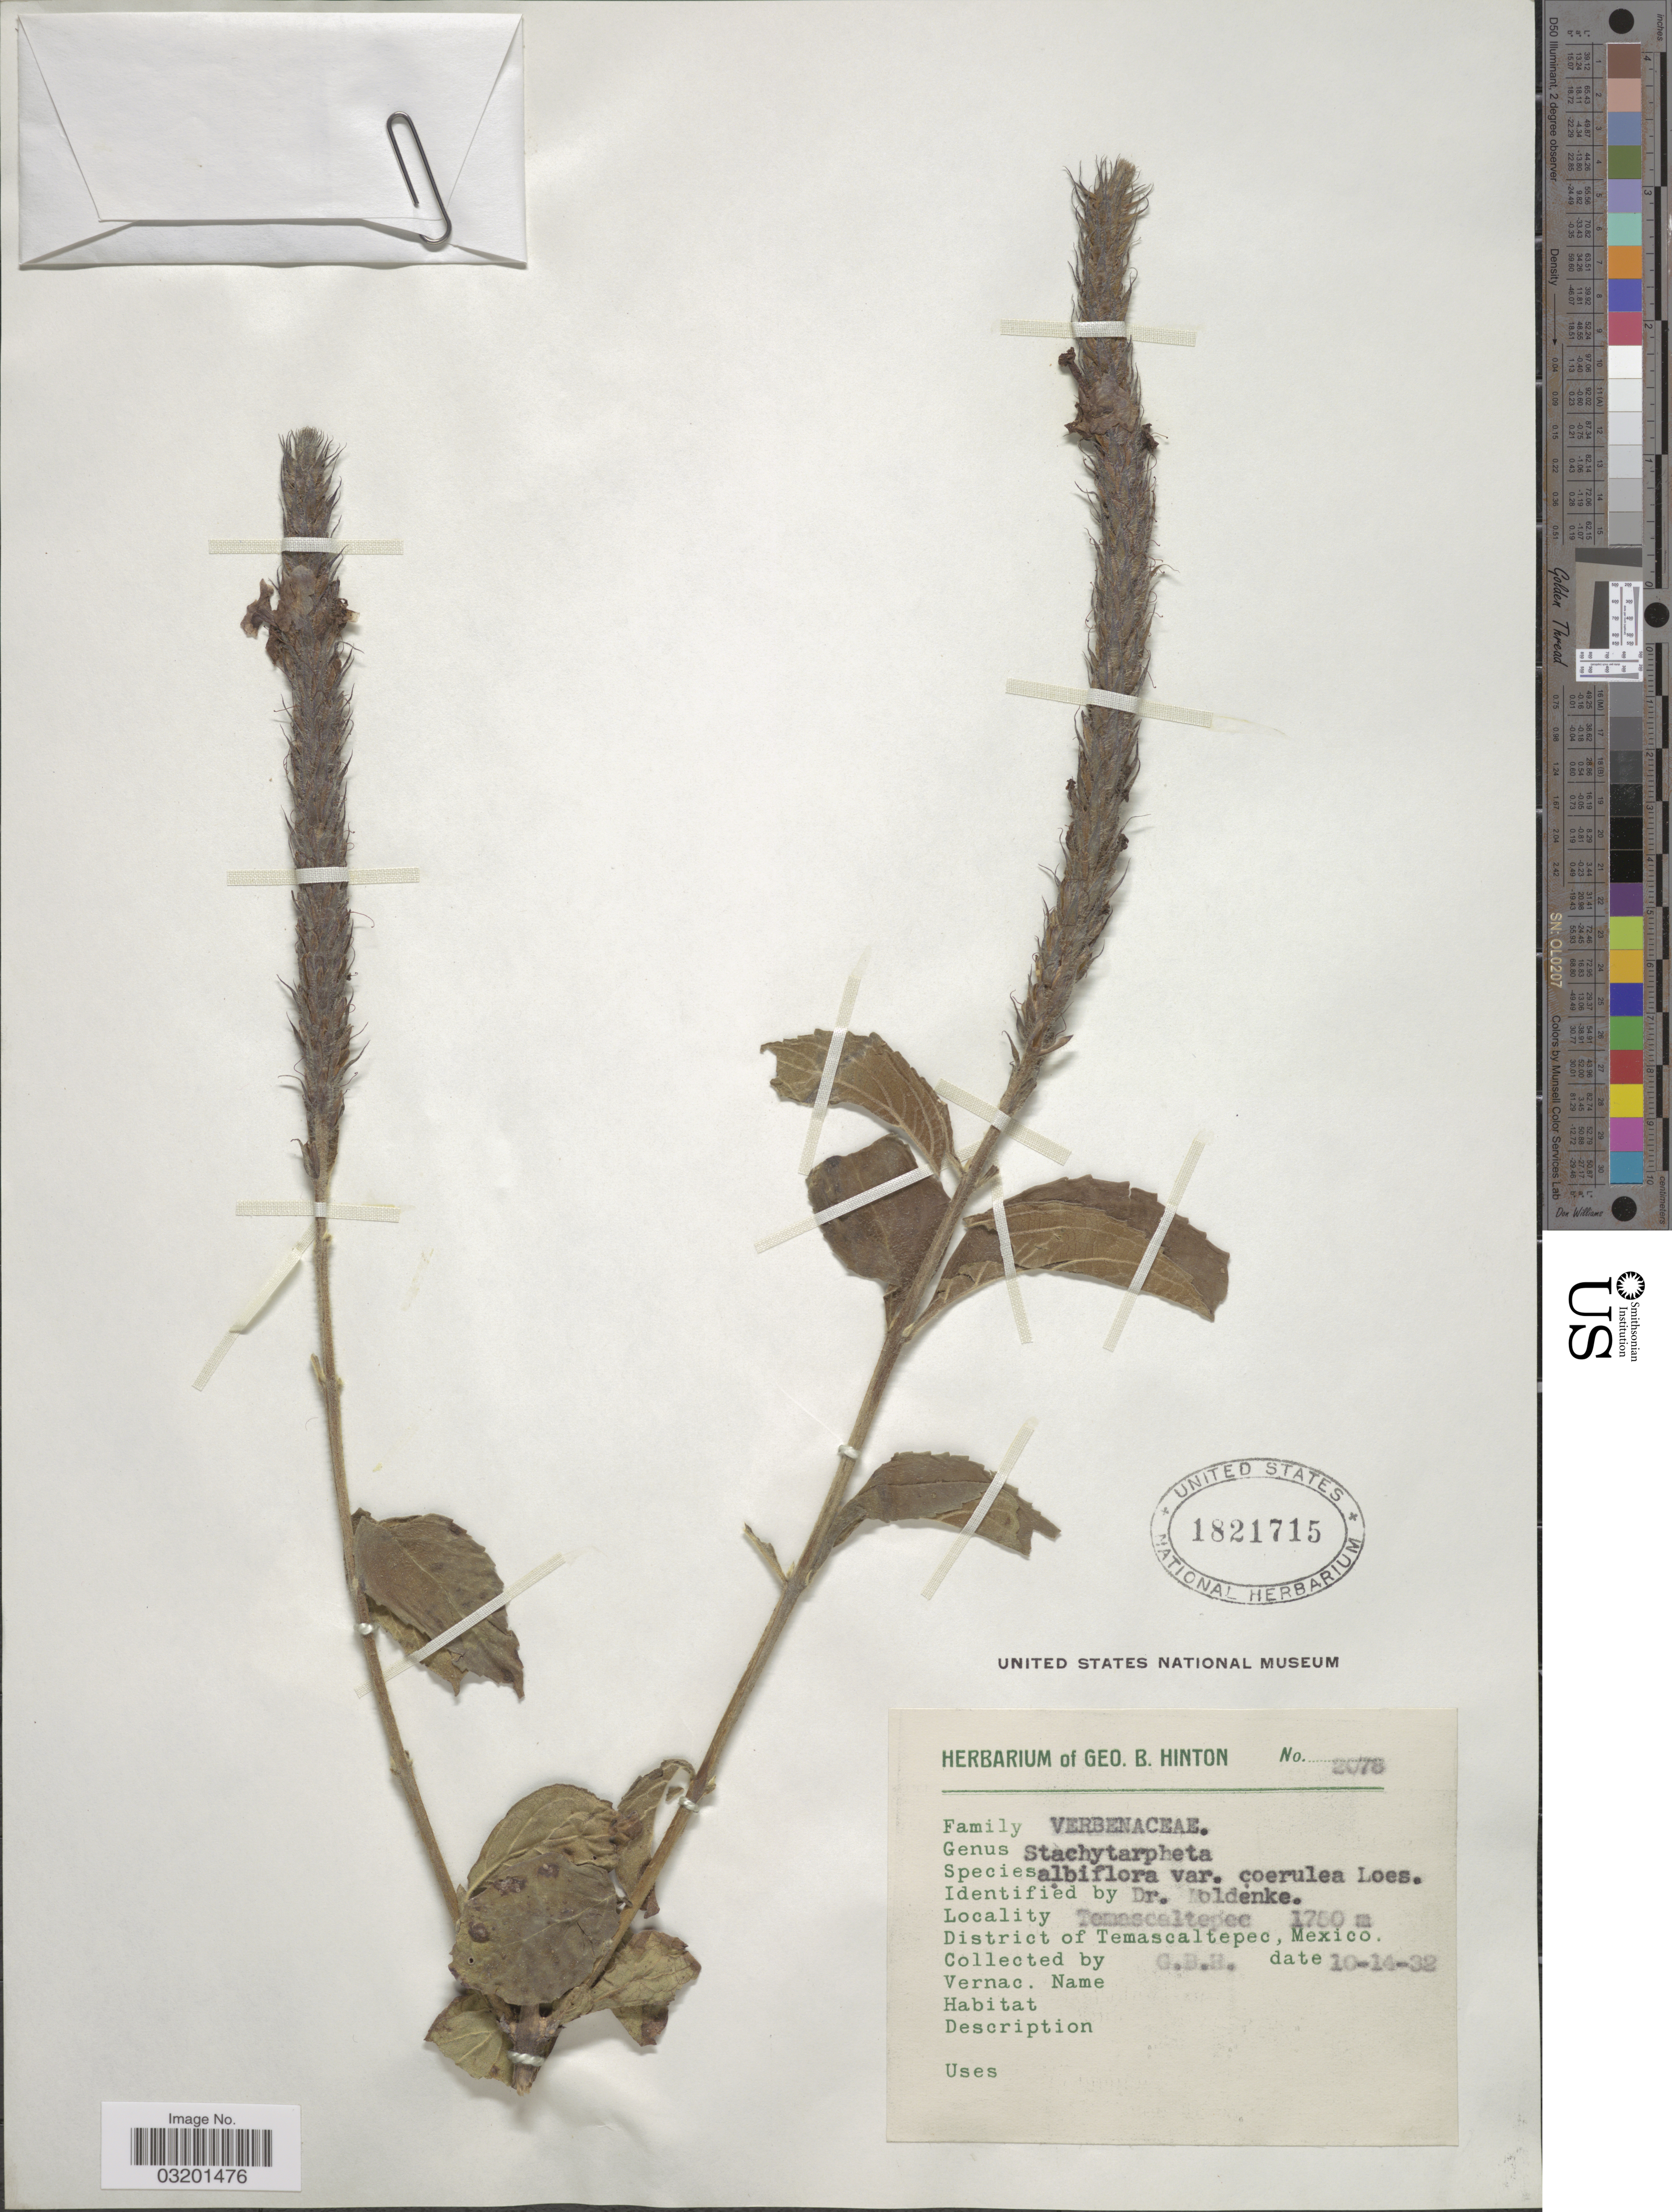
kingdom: Plantae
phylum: Tracheophyta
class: Magnoliopsida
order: Lamiales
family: Verbenaceae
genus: Stachytarpheta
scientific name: Stachytarpheta albiflora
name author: DC. ex Schauer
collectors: G. B. Hinton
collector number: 2078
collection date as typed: Transcribed d/m/y: 14/10/32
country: Mexico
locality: Temascaltepec. District of Temascaltepec.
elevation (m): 1750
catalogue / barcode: US 1821715